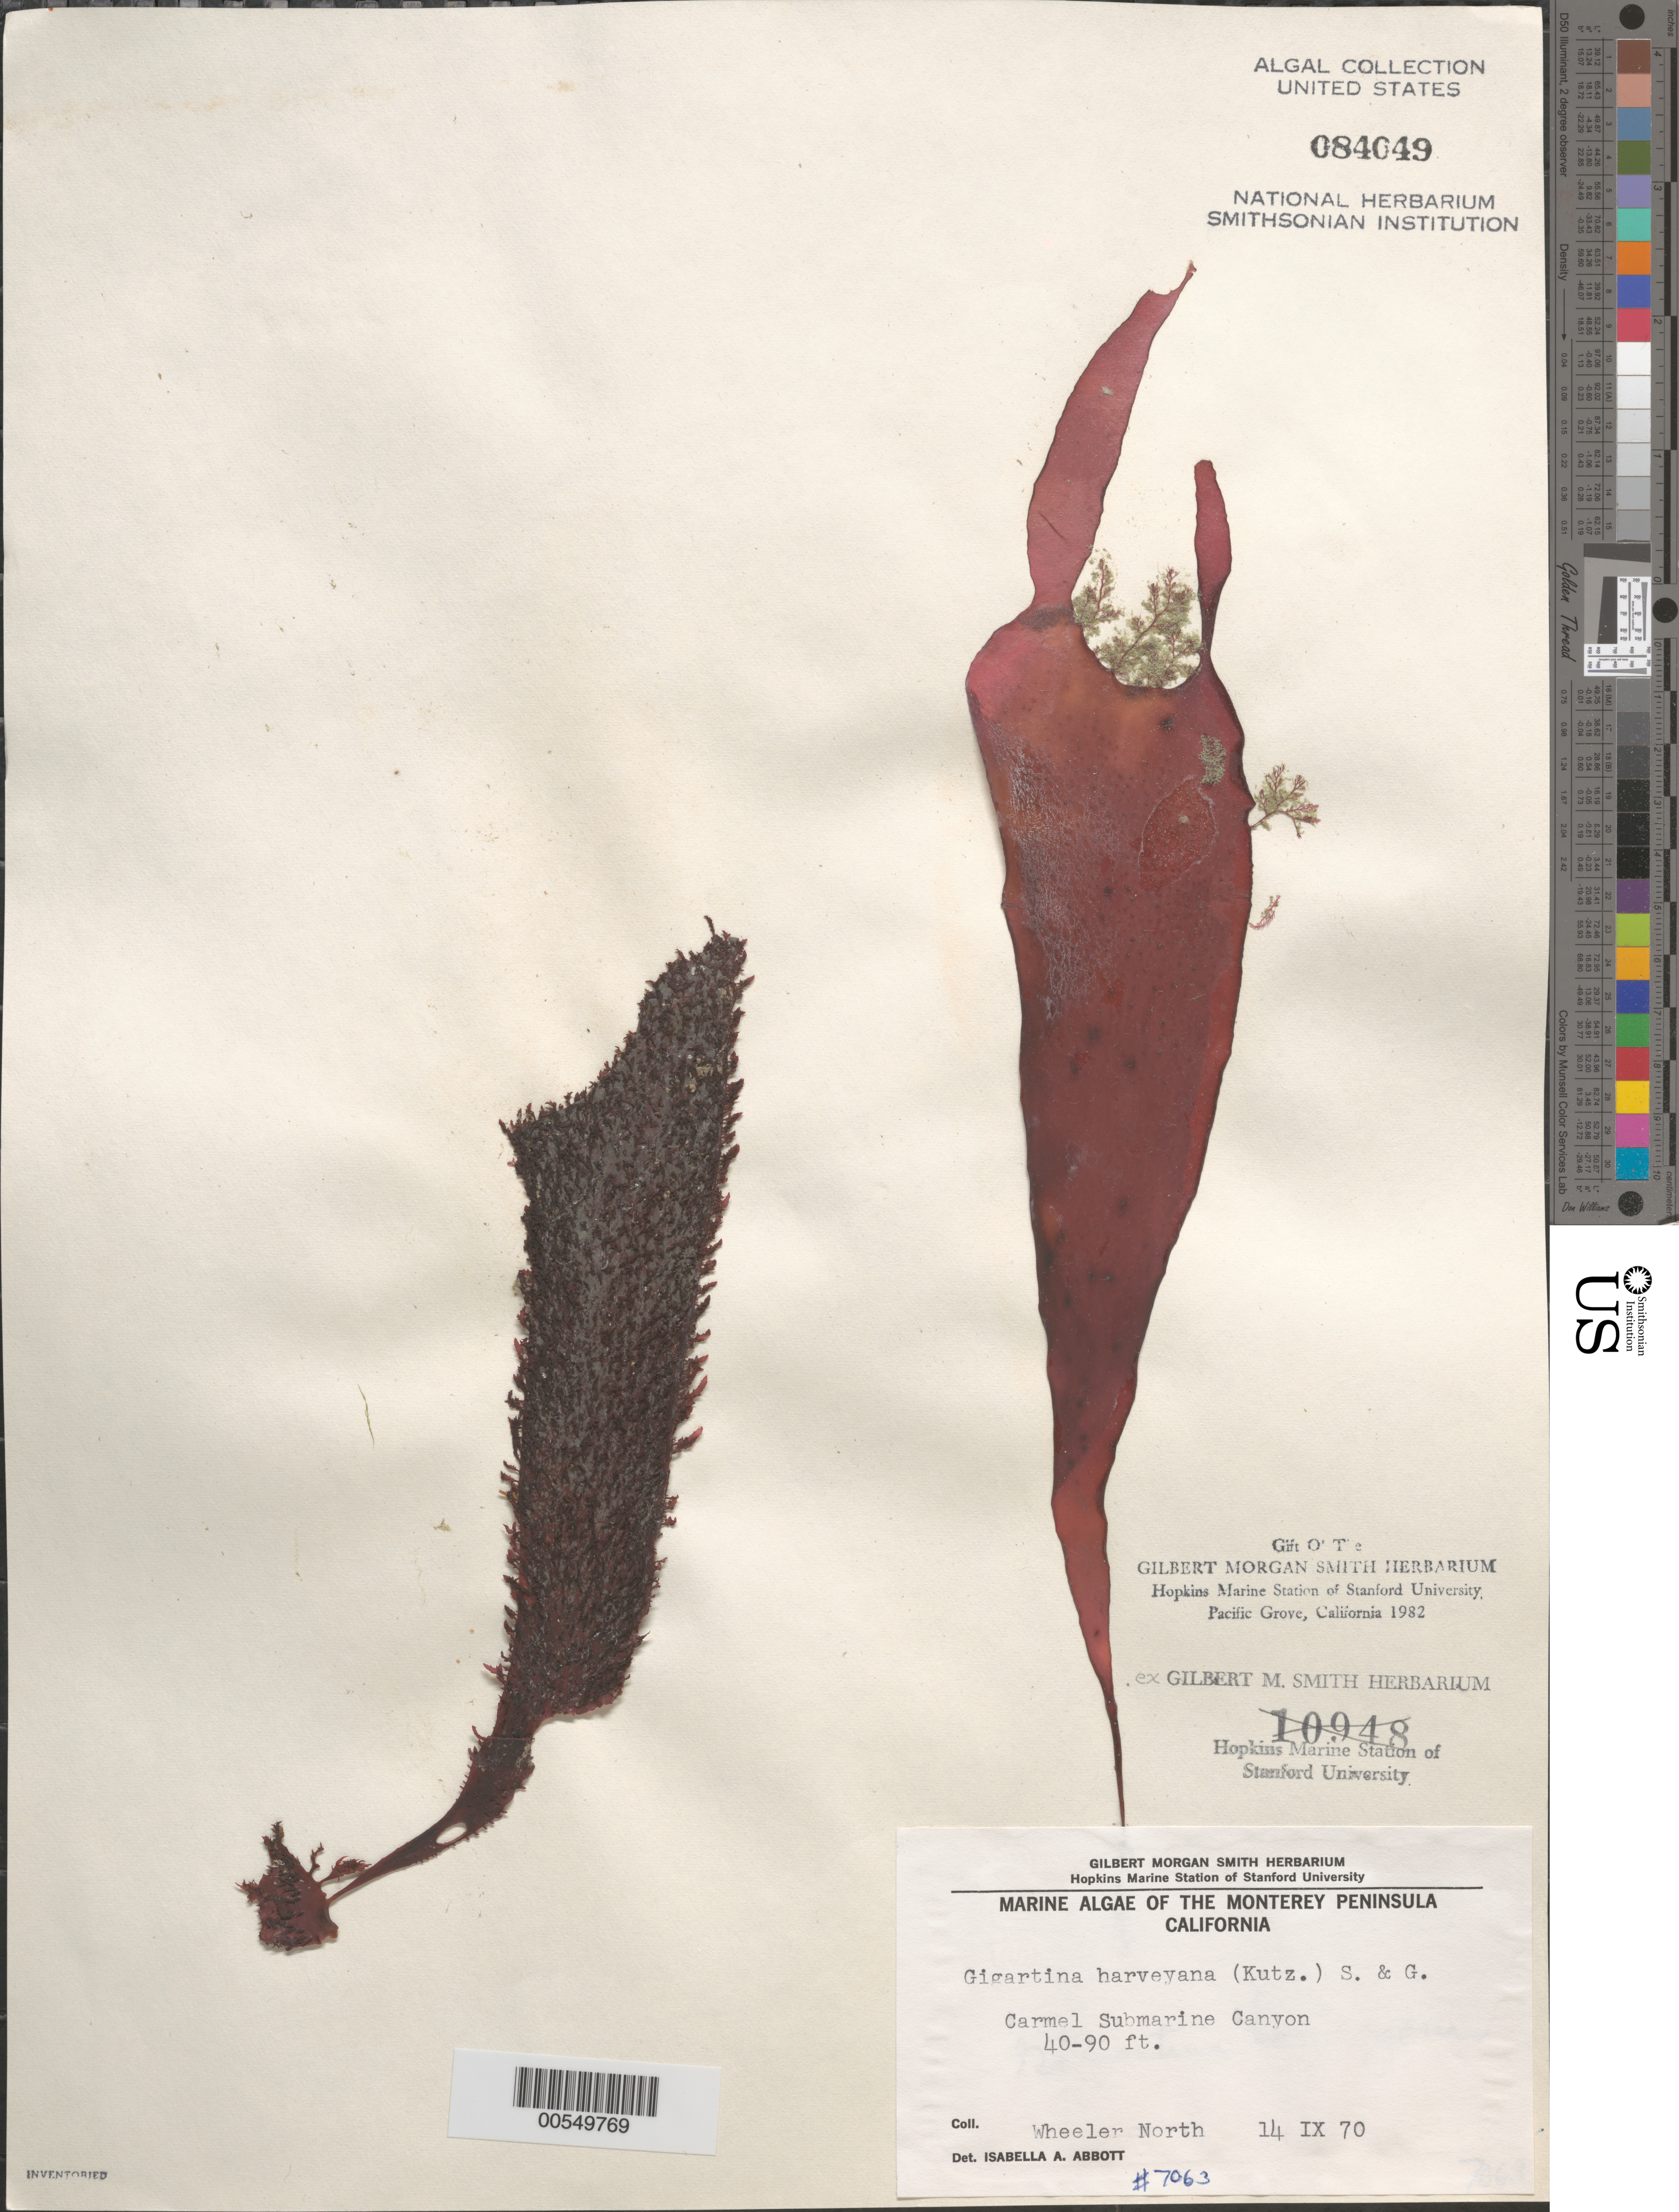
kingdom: Plantae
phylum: Rhodophyta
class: Florideophyceae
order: Gigartinales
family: Gigartinaceae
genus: Chondracanthus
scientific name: Chondracanthus harveyanus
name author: (Kütz.) Guiry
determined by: Algae name updating Project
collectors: W. North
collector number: IAA 7063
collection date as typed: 14 Sep 1970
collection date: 1970-09-14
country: United States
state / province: California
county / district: Monterey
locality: Carmel Submarine Canyon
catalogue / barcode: US 84049